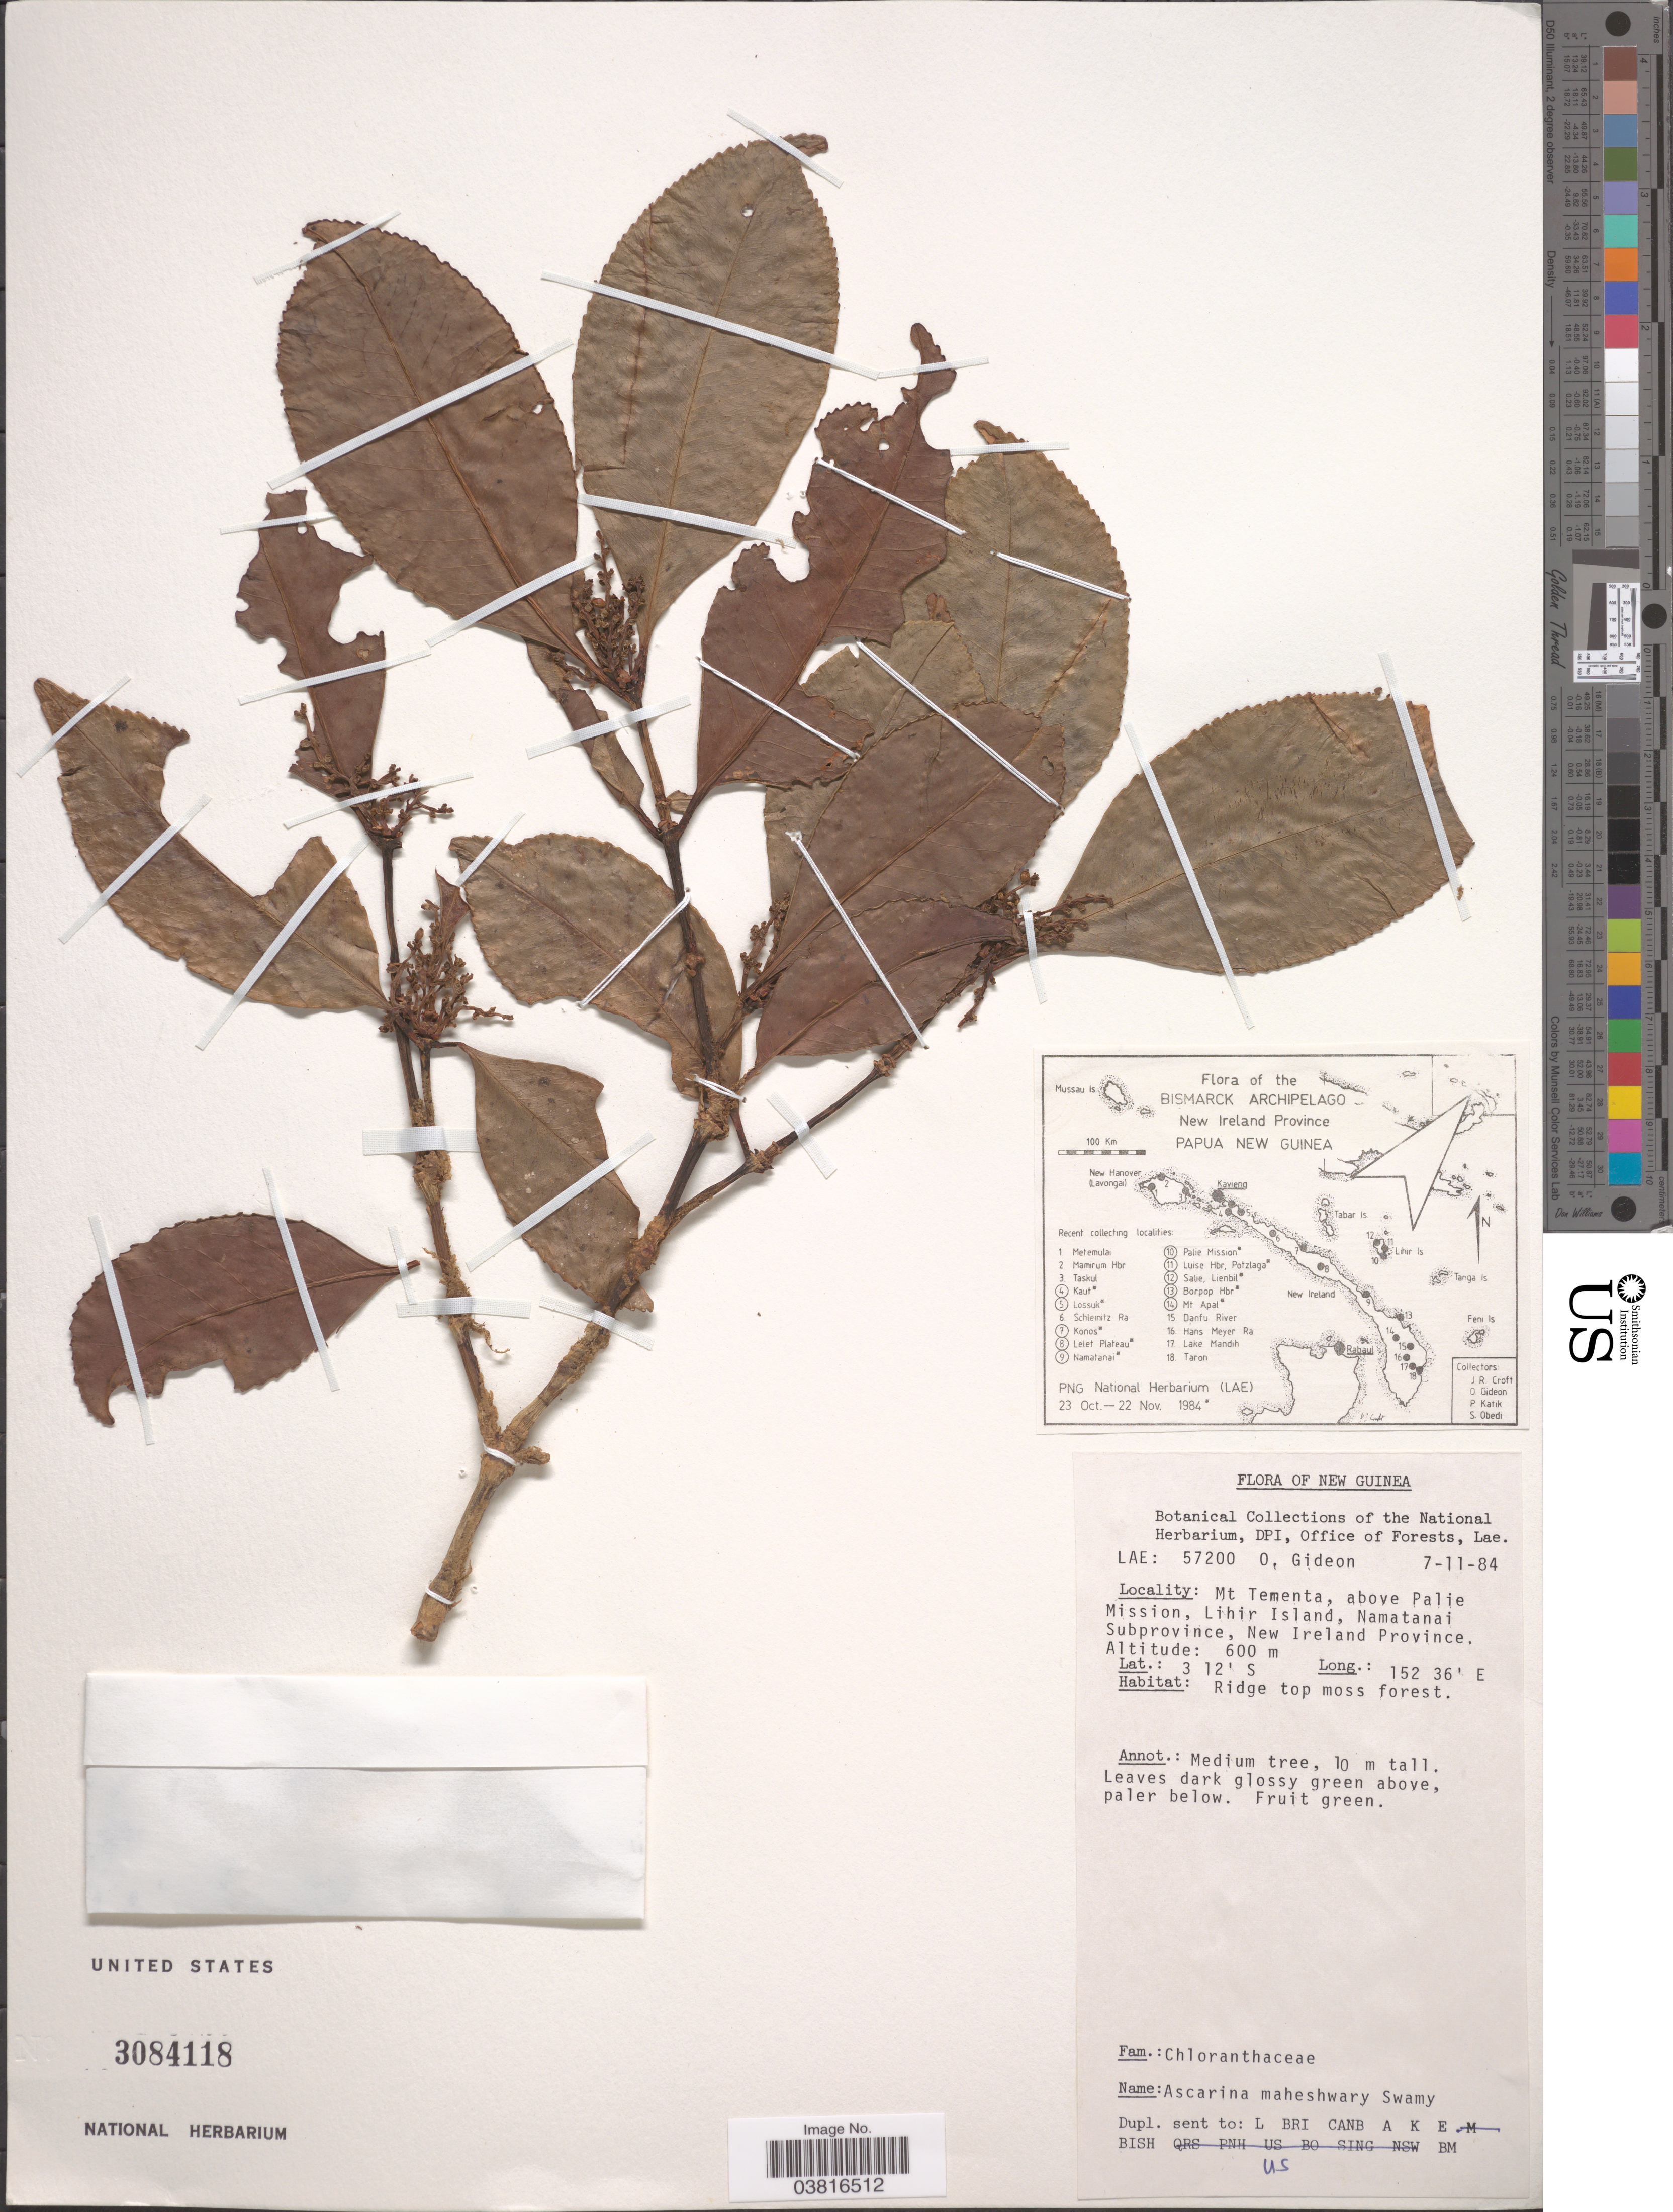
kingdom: Plantae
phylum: Tracheophyta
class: Magnoliopsida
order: Chloranthales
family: Chloranthaceae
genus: Ascarina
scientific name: Ascarina maheshwarii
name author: Swamy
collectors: J. R. Croft, O. Gideon, P. Katik & S. Obedi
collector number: LAE57200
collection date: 1984-11-07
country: Papua New Guinea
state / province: New Ireland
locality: The Bismarck Archipelago. New Guinea. Mt Tementa, above Palie Mission, Lihir Island, Namatanai Subprovince.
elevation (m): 600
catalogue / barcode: US 3084118